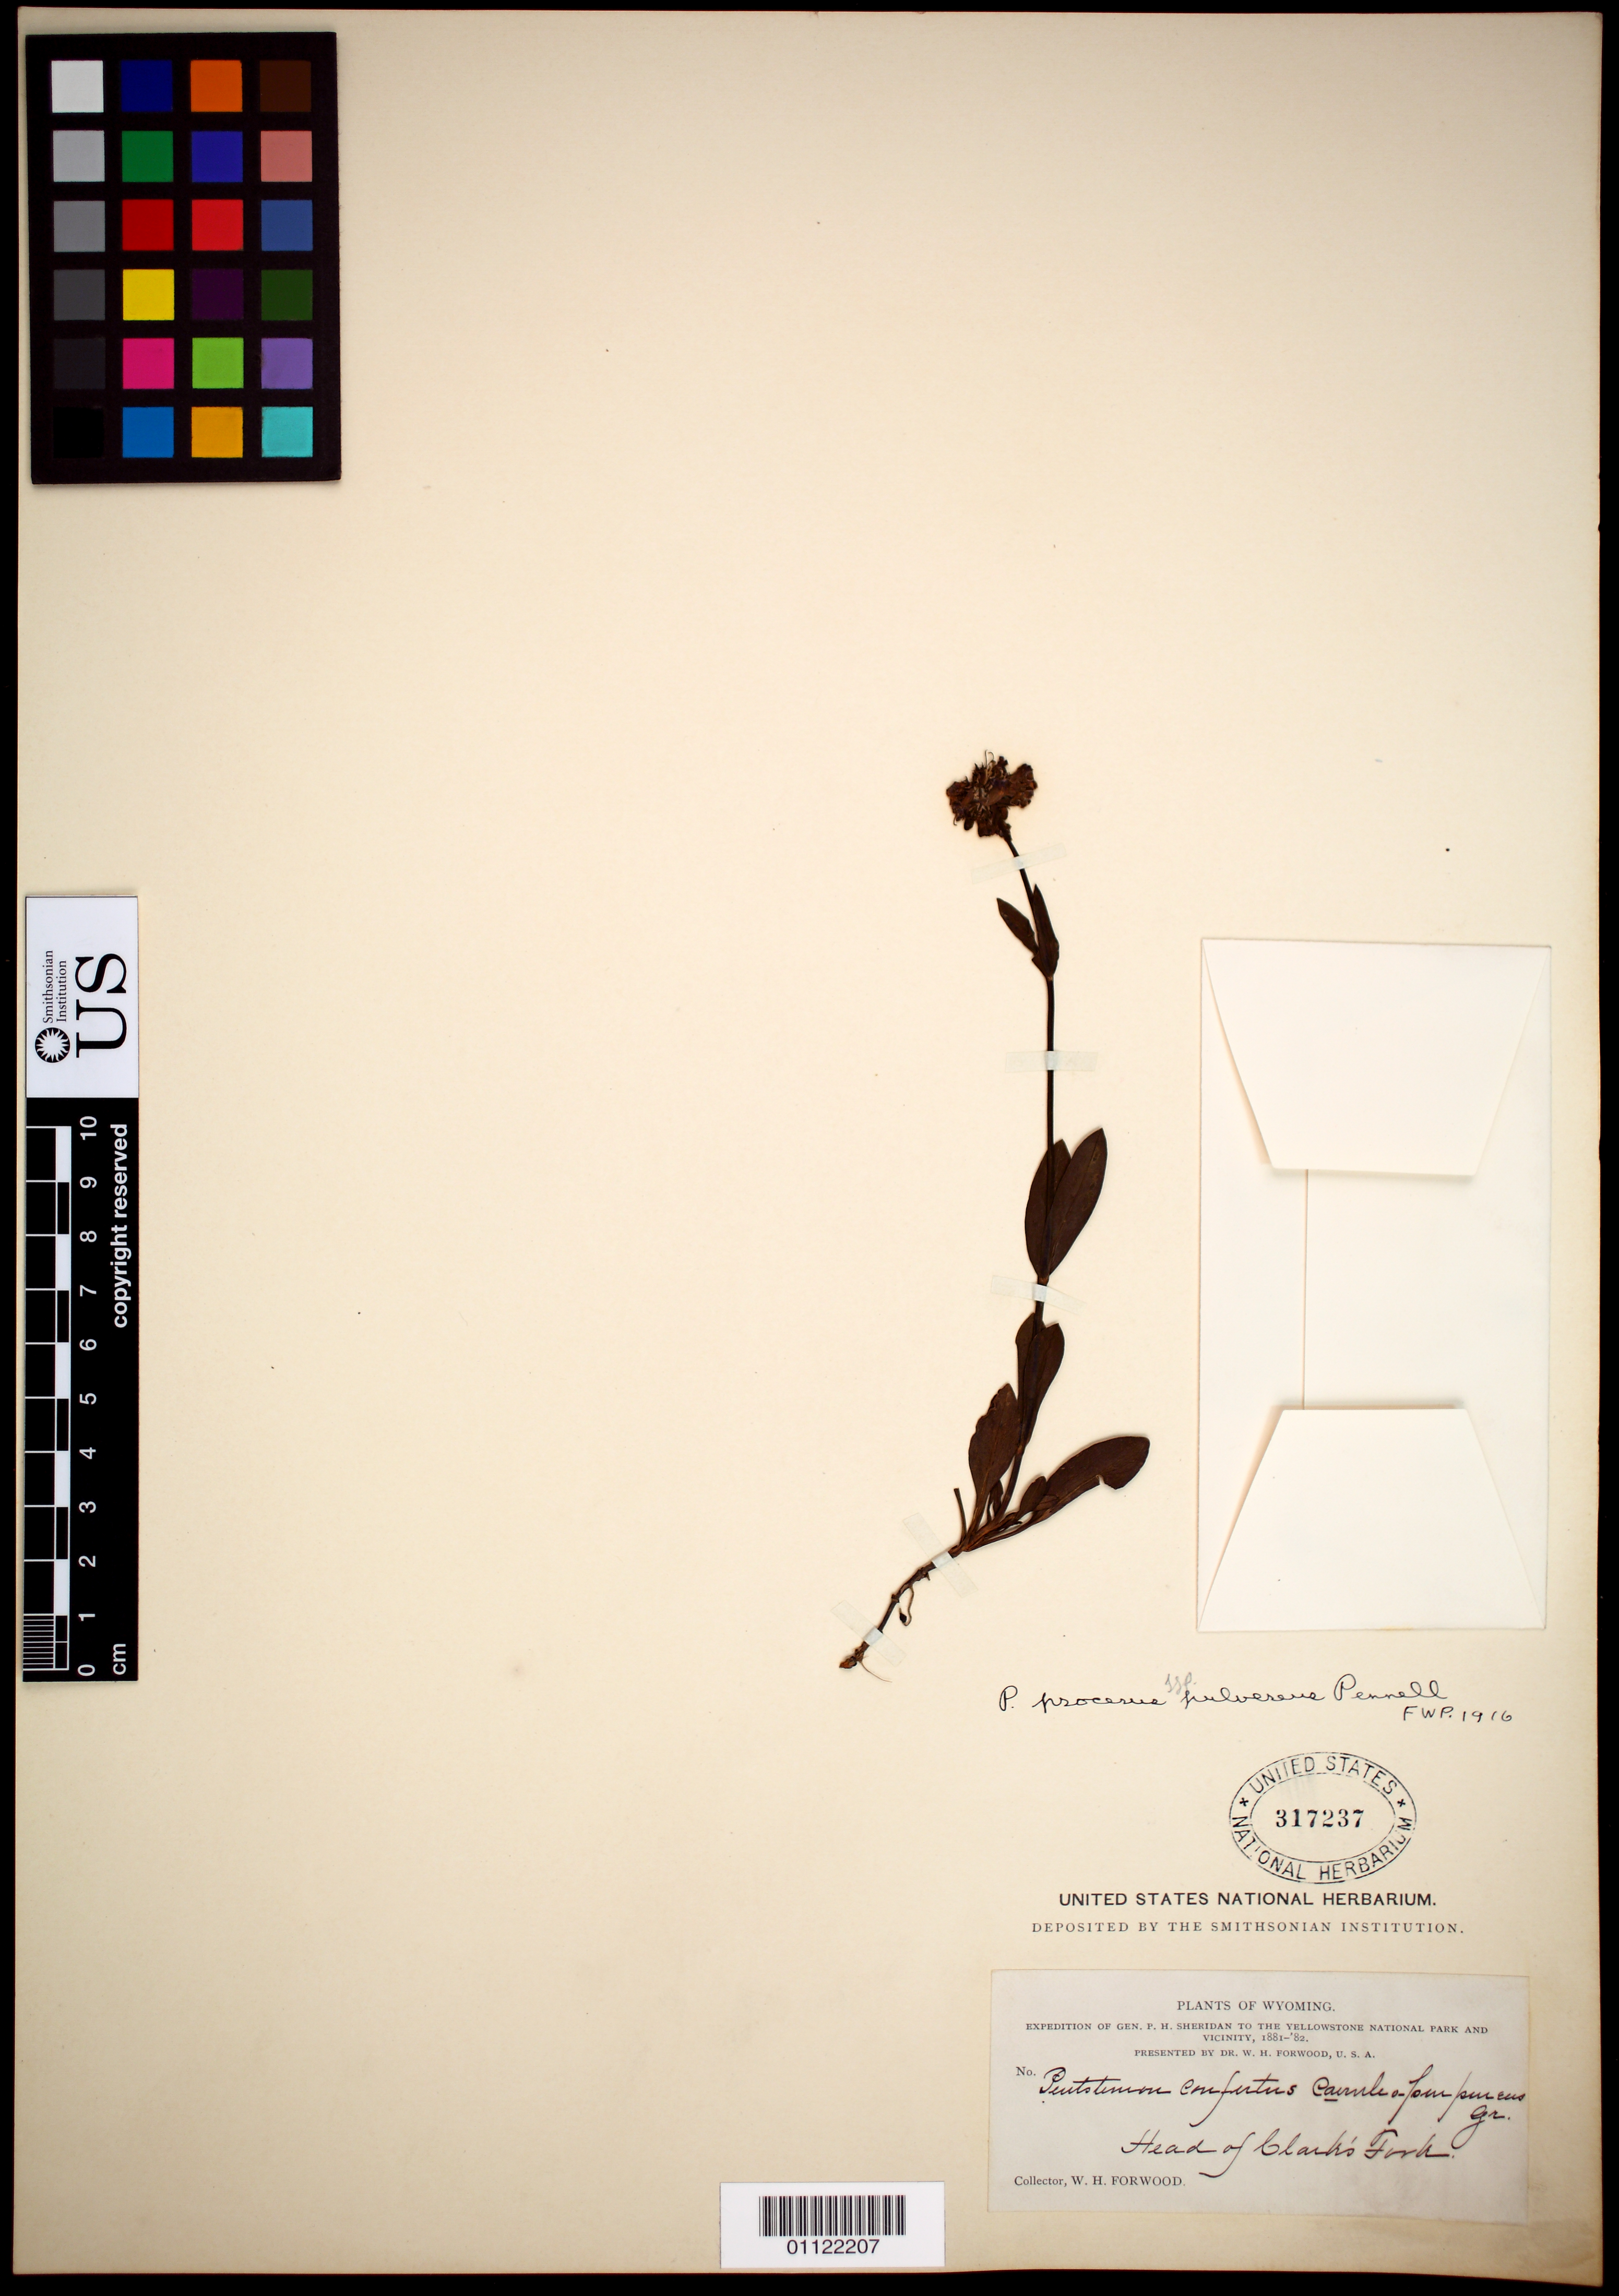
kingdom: Plantae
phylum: Tracheophyta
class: Magnoliopsida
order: Lamiales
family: Plantaginaceae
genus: Penstemon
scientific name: Penstemon procerus subsp. pulvereus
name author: Pennell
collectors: W. Forwood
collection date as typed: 1881 to -- --- 1882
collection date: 1881/1882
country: United States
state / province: Wyoming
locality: Head of Clark's Fork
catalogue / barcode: US 317237